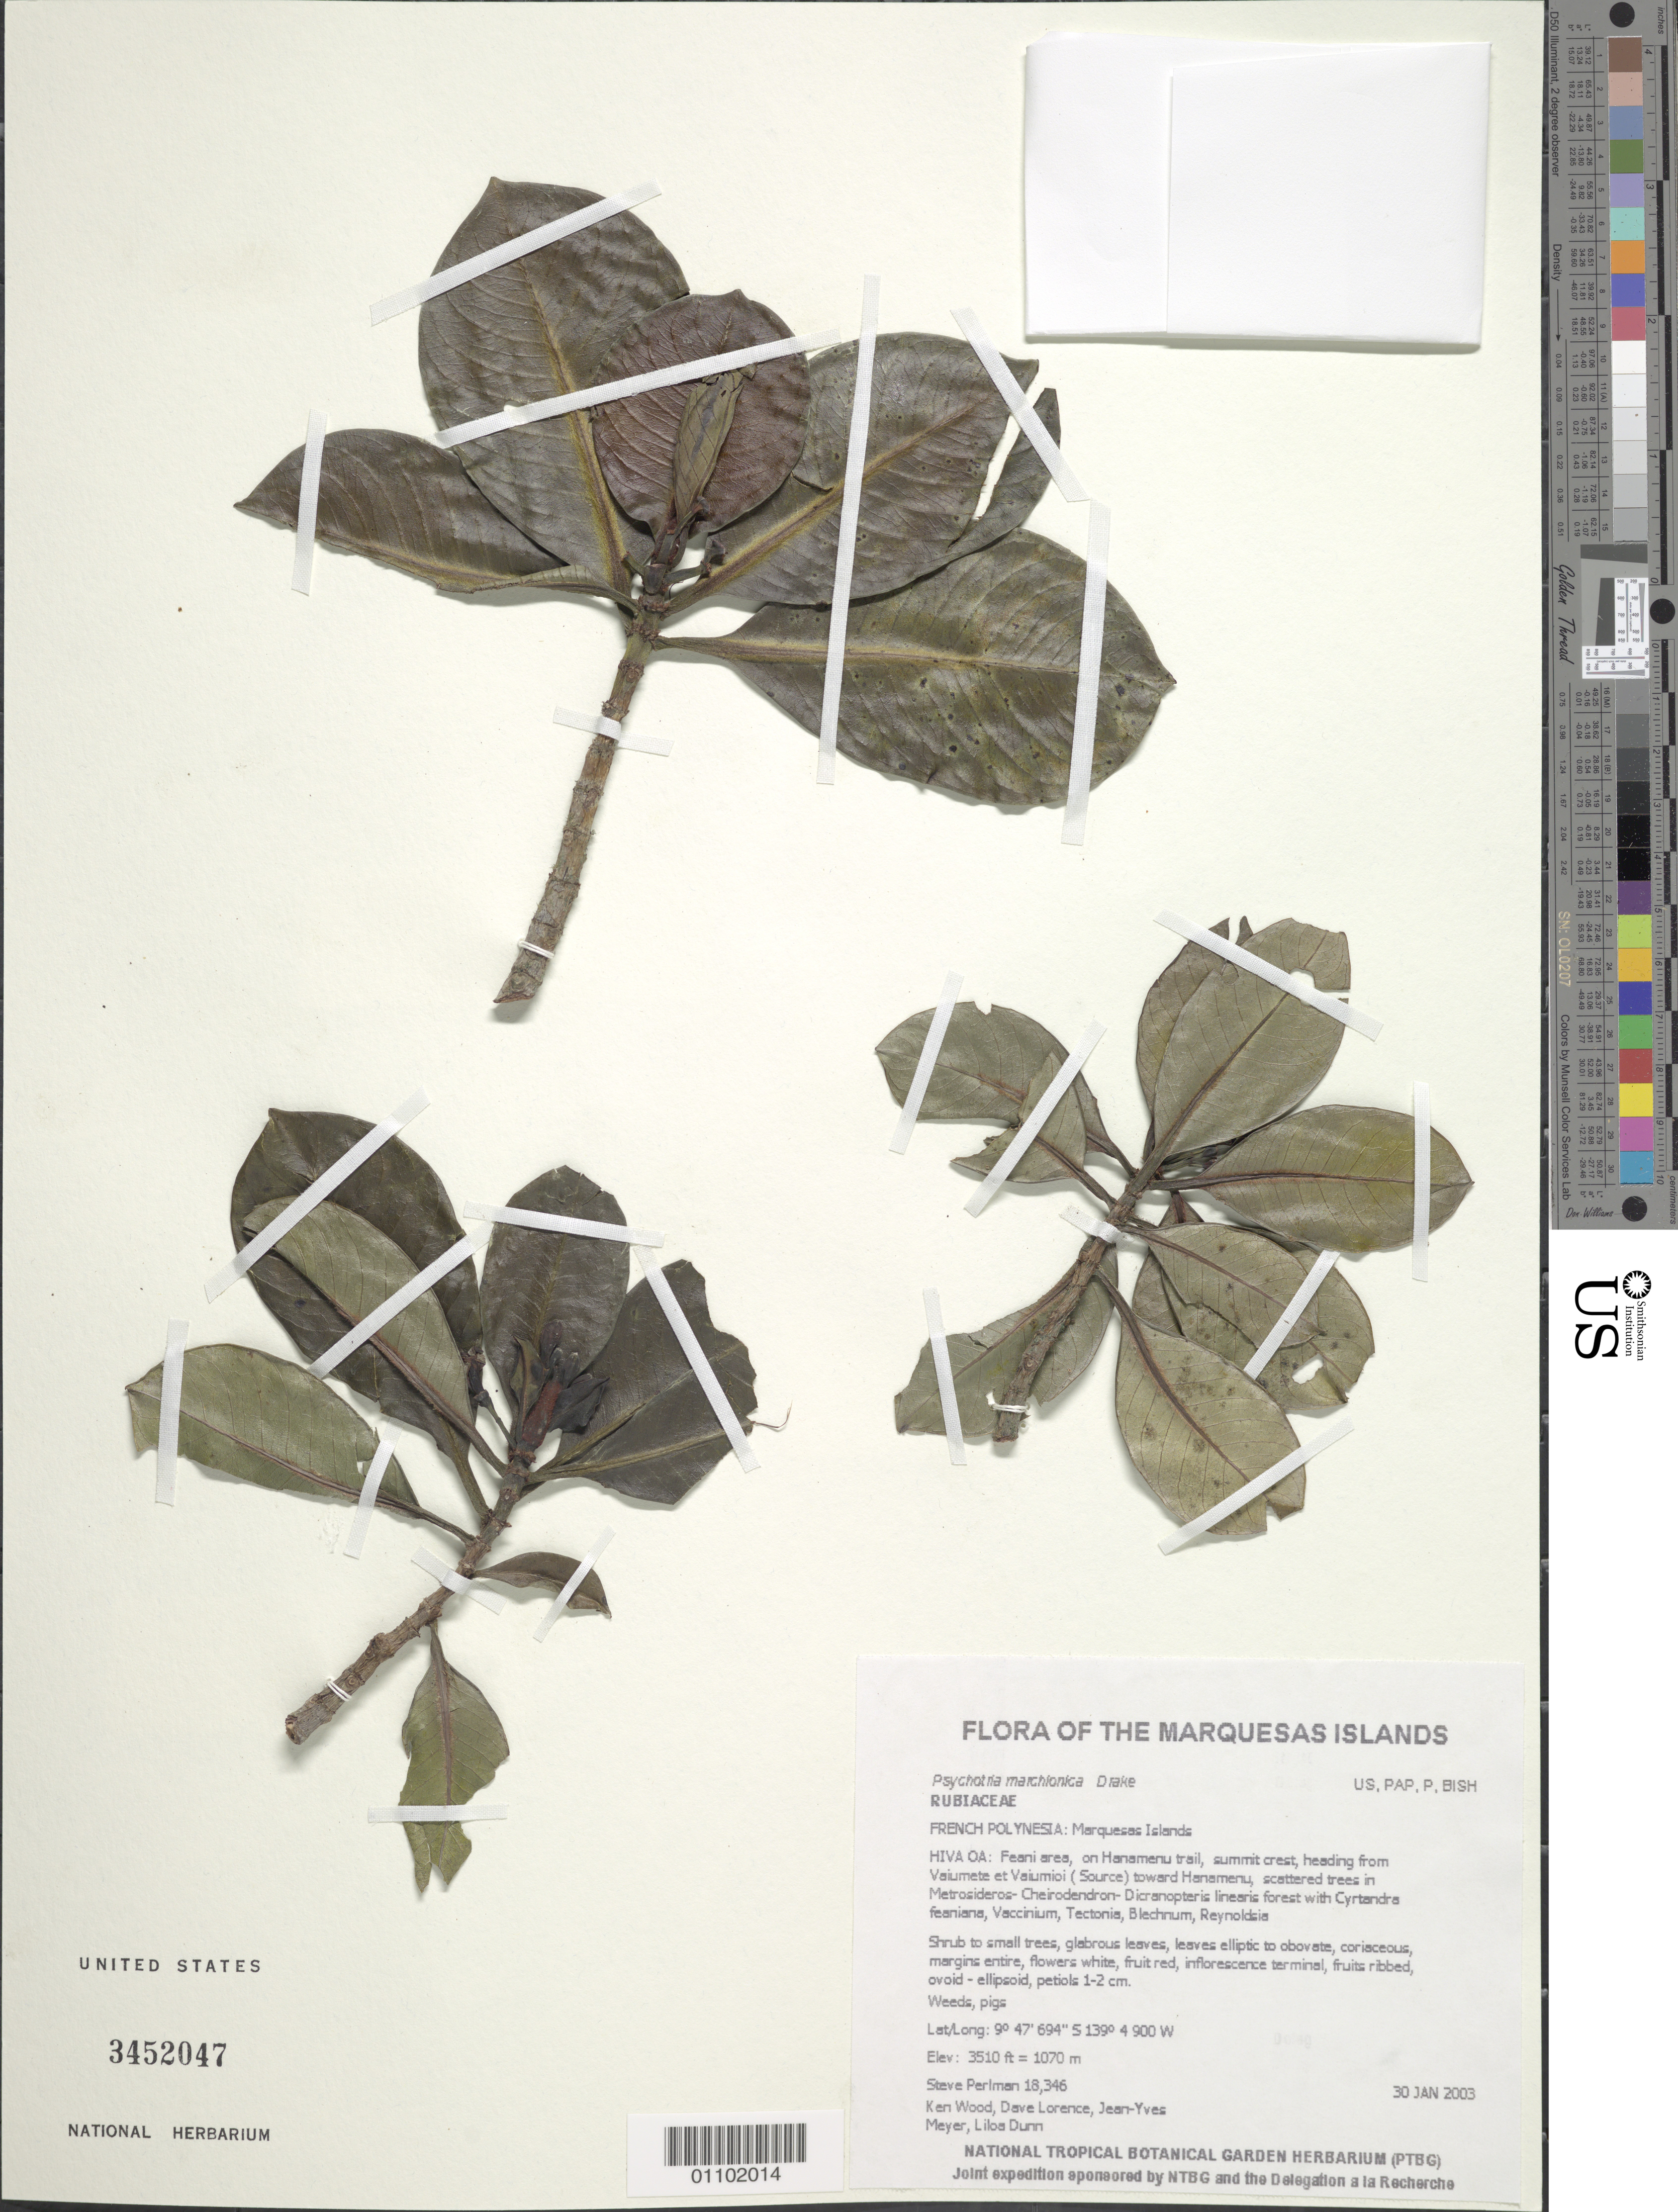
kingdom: Plantae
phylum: Tracheophyta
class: Magnoliopsida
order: Gentianales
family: Rubiaceae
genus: Psychotria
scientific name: Psychotria marchionica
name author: Drake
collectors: S. P. Perlman, K. R. Wood, D. Lorence, J.-Y. Meyer & L. Dunn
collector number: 18346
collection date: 2003-01-30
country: French Polynesia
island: Hiva Oa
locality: Feani area, on Hanamenu trail, summit crest, heading from Vaiumete et Vaiumioi ( Source) toward Hanamenu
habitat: Scattered trees in Metrosideros - Cheirodendron - Dicranopteris linearis forest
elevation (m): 1070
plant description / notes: Weeds, pigs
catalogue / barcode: US 3452047